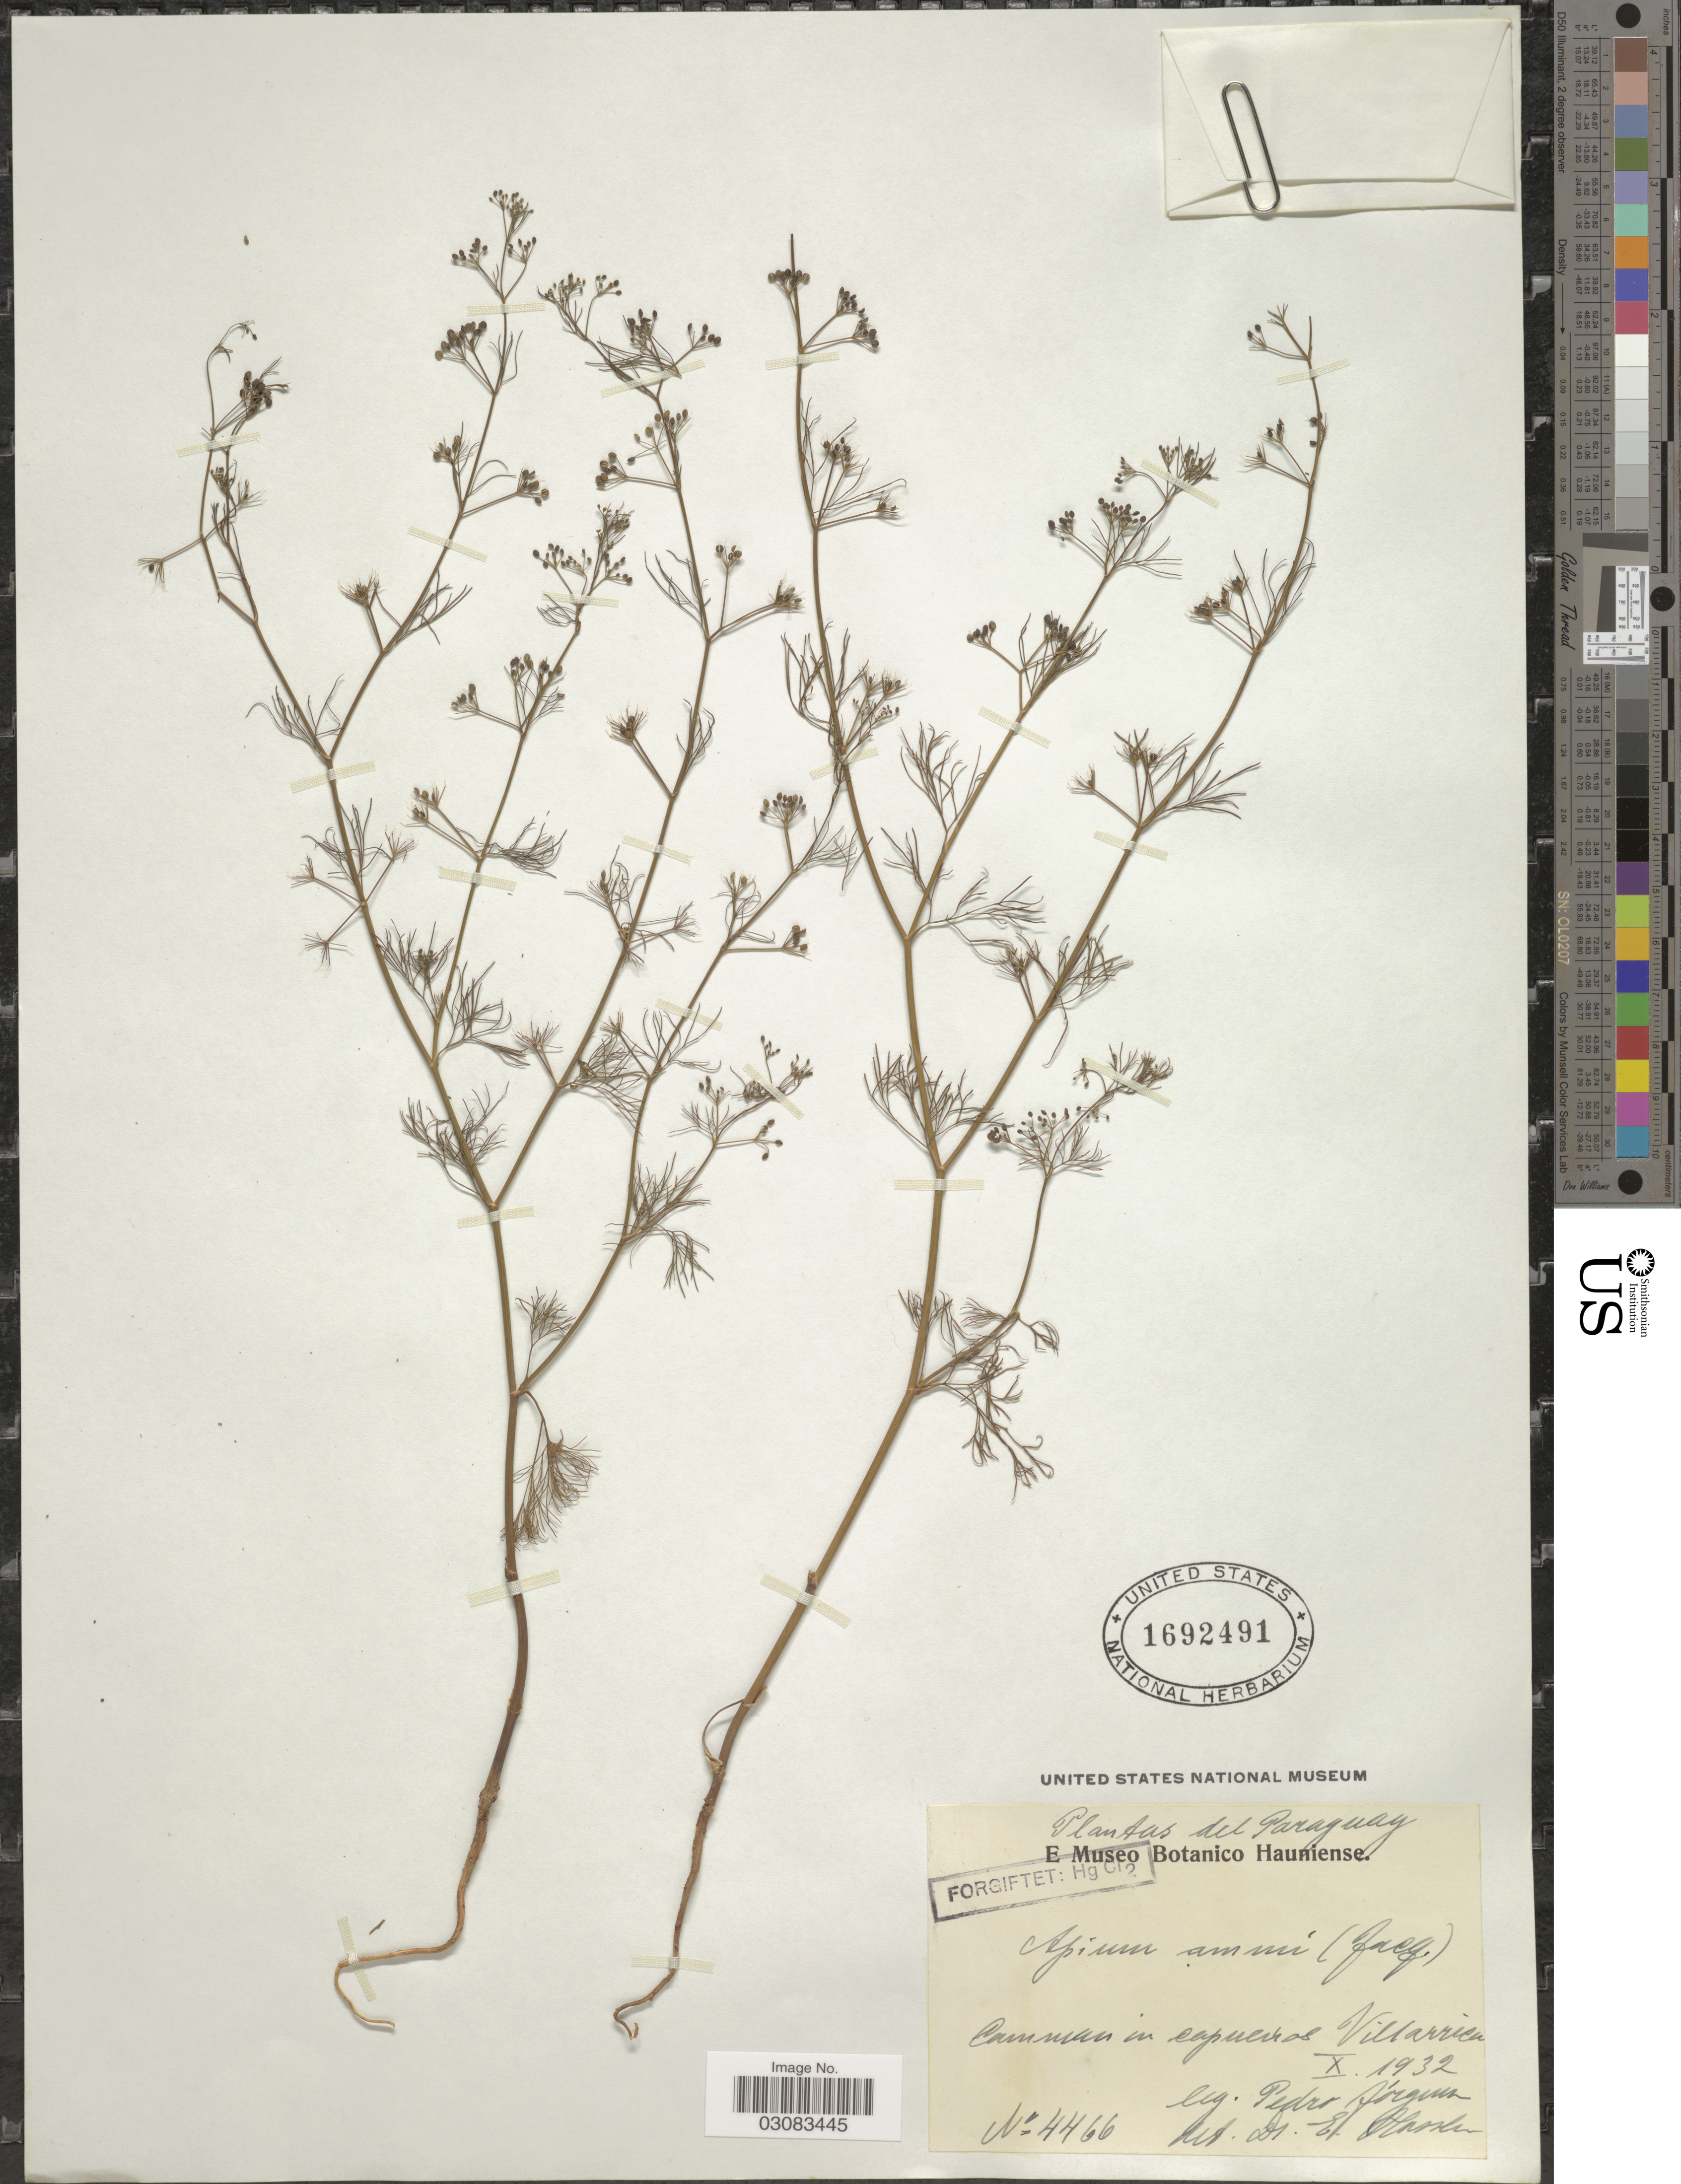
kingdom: Plantae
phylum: Tracheophyta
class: Magnoliopsida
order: Apiales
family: Apiaceae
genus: Cyclospermum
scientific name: Cyclospermum leptophyllum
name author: (Pers.) Sprague ex Britton & P. Wilson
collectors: P. Jörgensen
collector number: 4466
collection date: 1932-10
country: Paraguay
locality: Villarrica.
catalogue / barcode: US 1692491